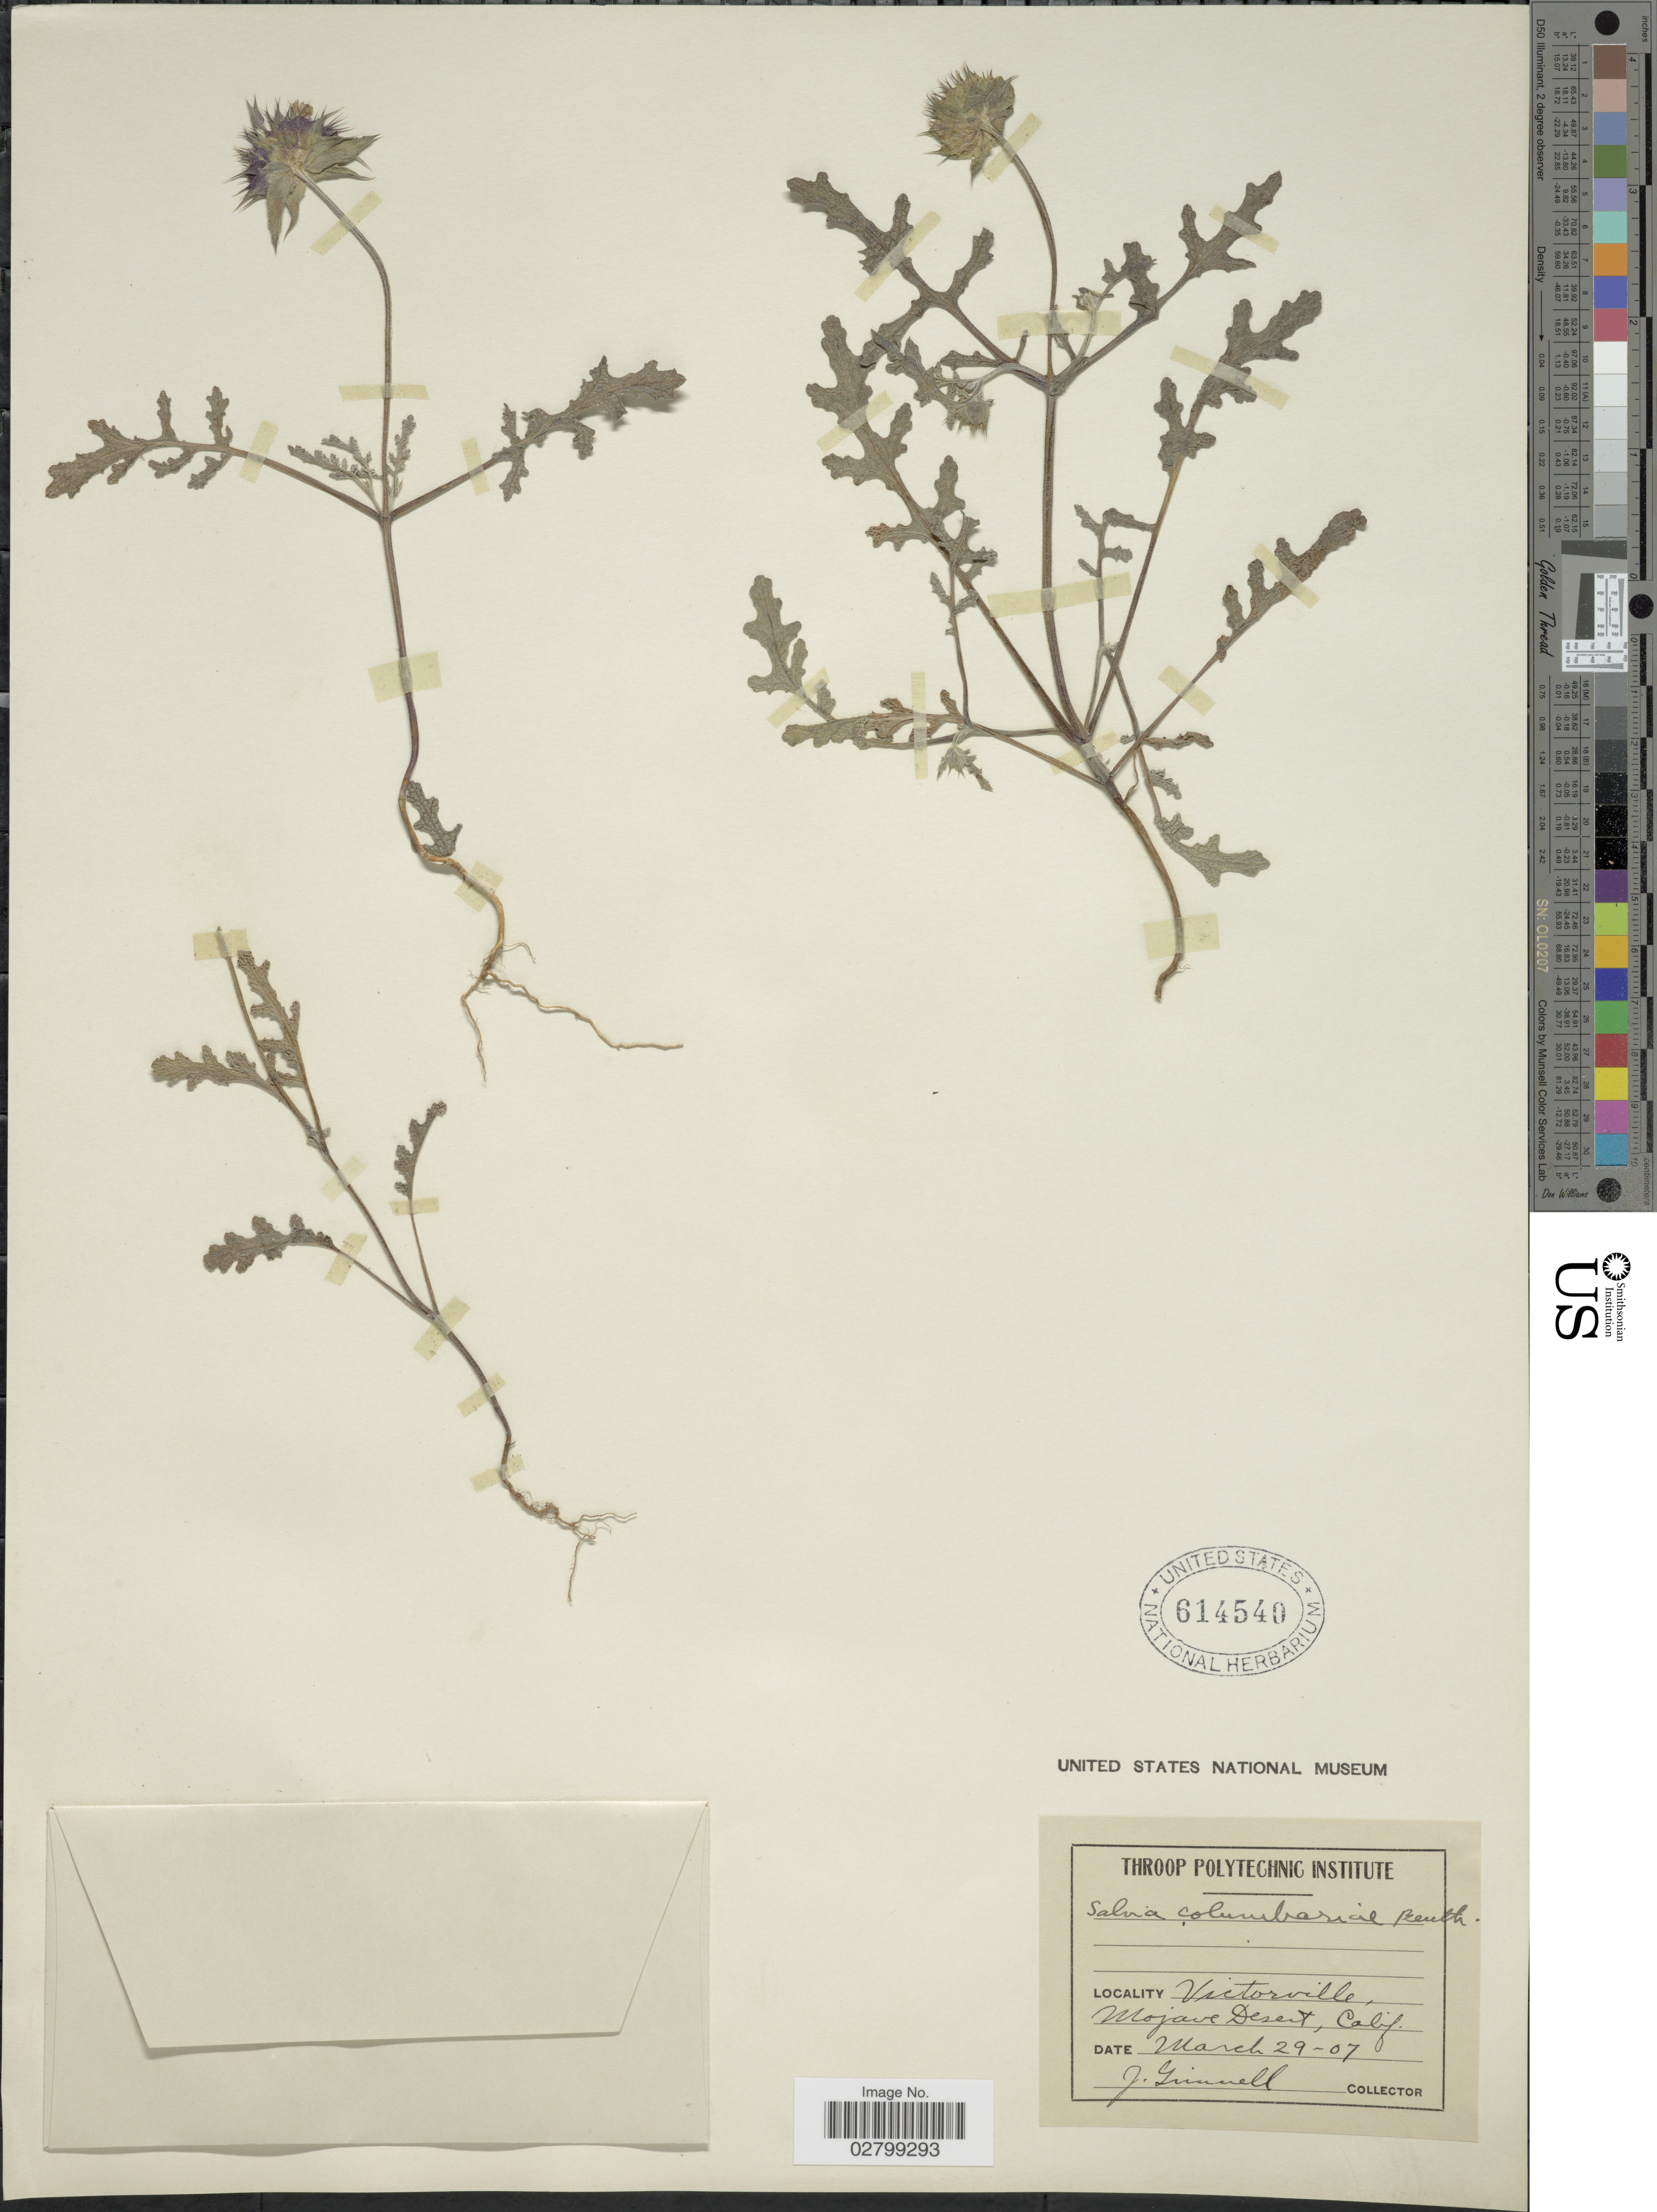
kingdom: Plantae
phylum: Tracheophyta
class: Magnoliopsida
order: Lamiales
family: Lamiaceae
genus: Salvia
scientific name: Salvia columbariae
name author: Benth.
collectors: J. Grinnell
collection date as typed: Transcribed d/m/y: 29/3/7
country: United States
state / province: California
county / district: San Barnadino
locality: Victorville, Mojave Desert.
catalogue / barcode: US 614540